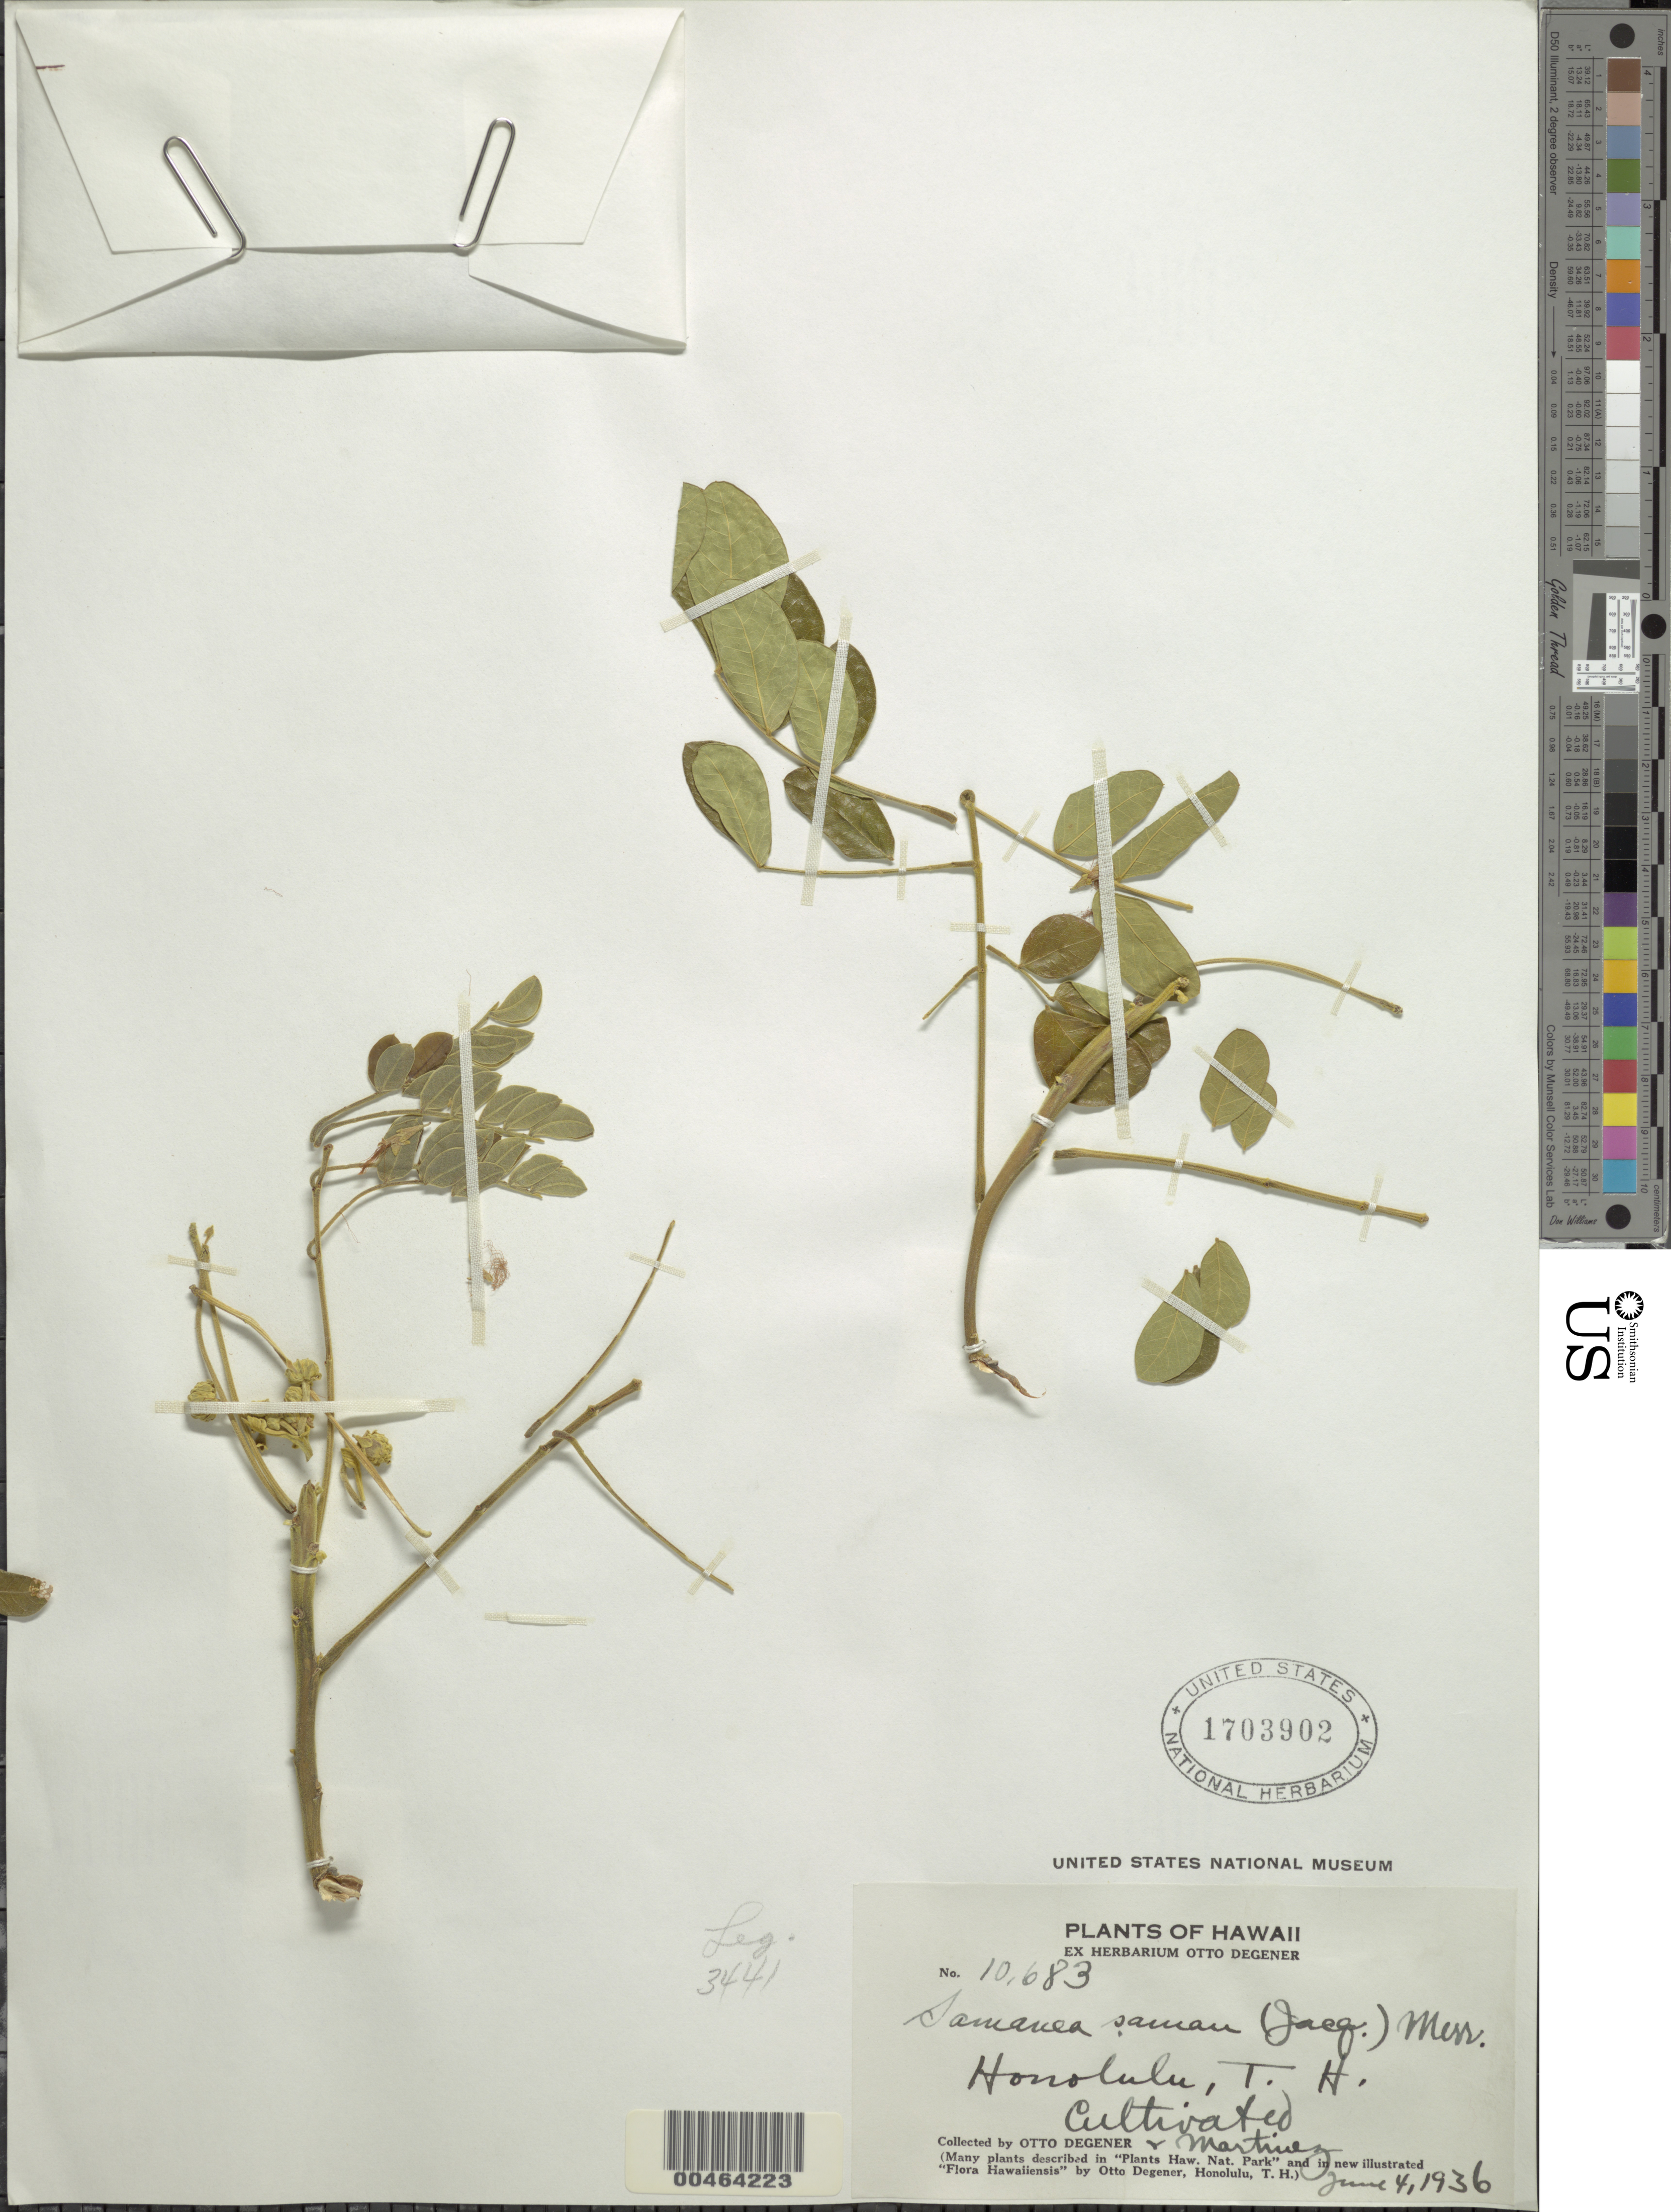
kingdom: Plantae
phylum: Tracheophyta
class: Magnoliopsida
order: Fabales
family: Fabaceae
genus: Samanea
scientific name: Samanea saman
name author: (Jacq.) Merr.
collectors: O. Degener & -- Martinez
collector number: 10683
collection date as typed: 4 Jun 1936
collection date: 1936-06-04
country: United States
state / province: Hawaii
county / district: Honolulu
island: Oahu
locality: Honolulu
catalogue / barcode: US 1703902